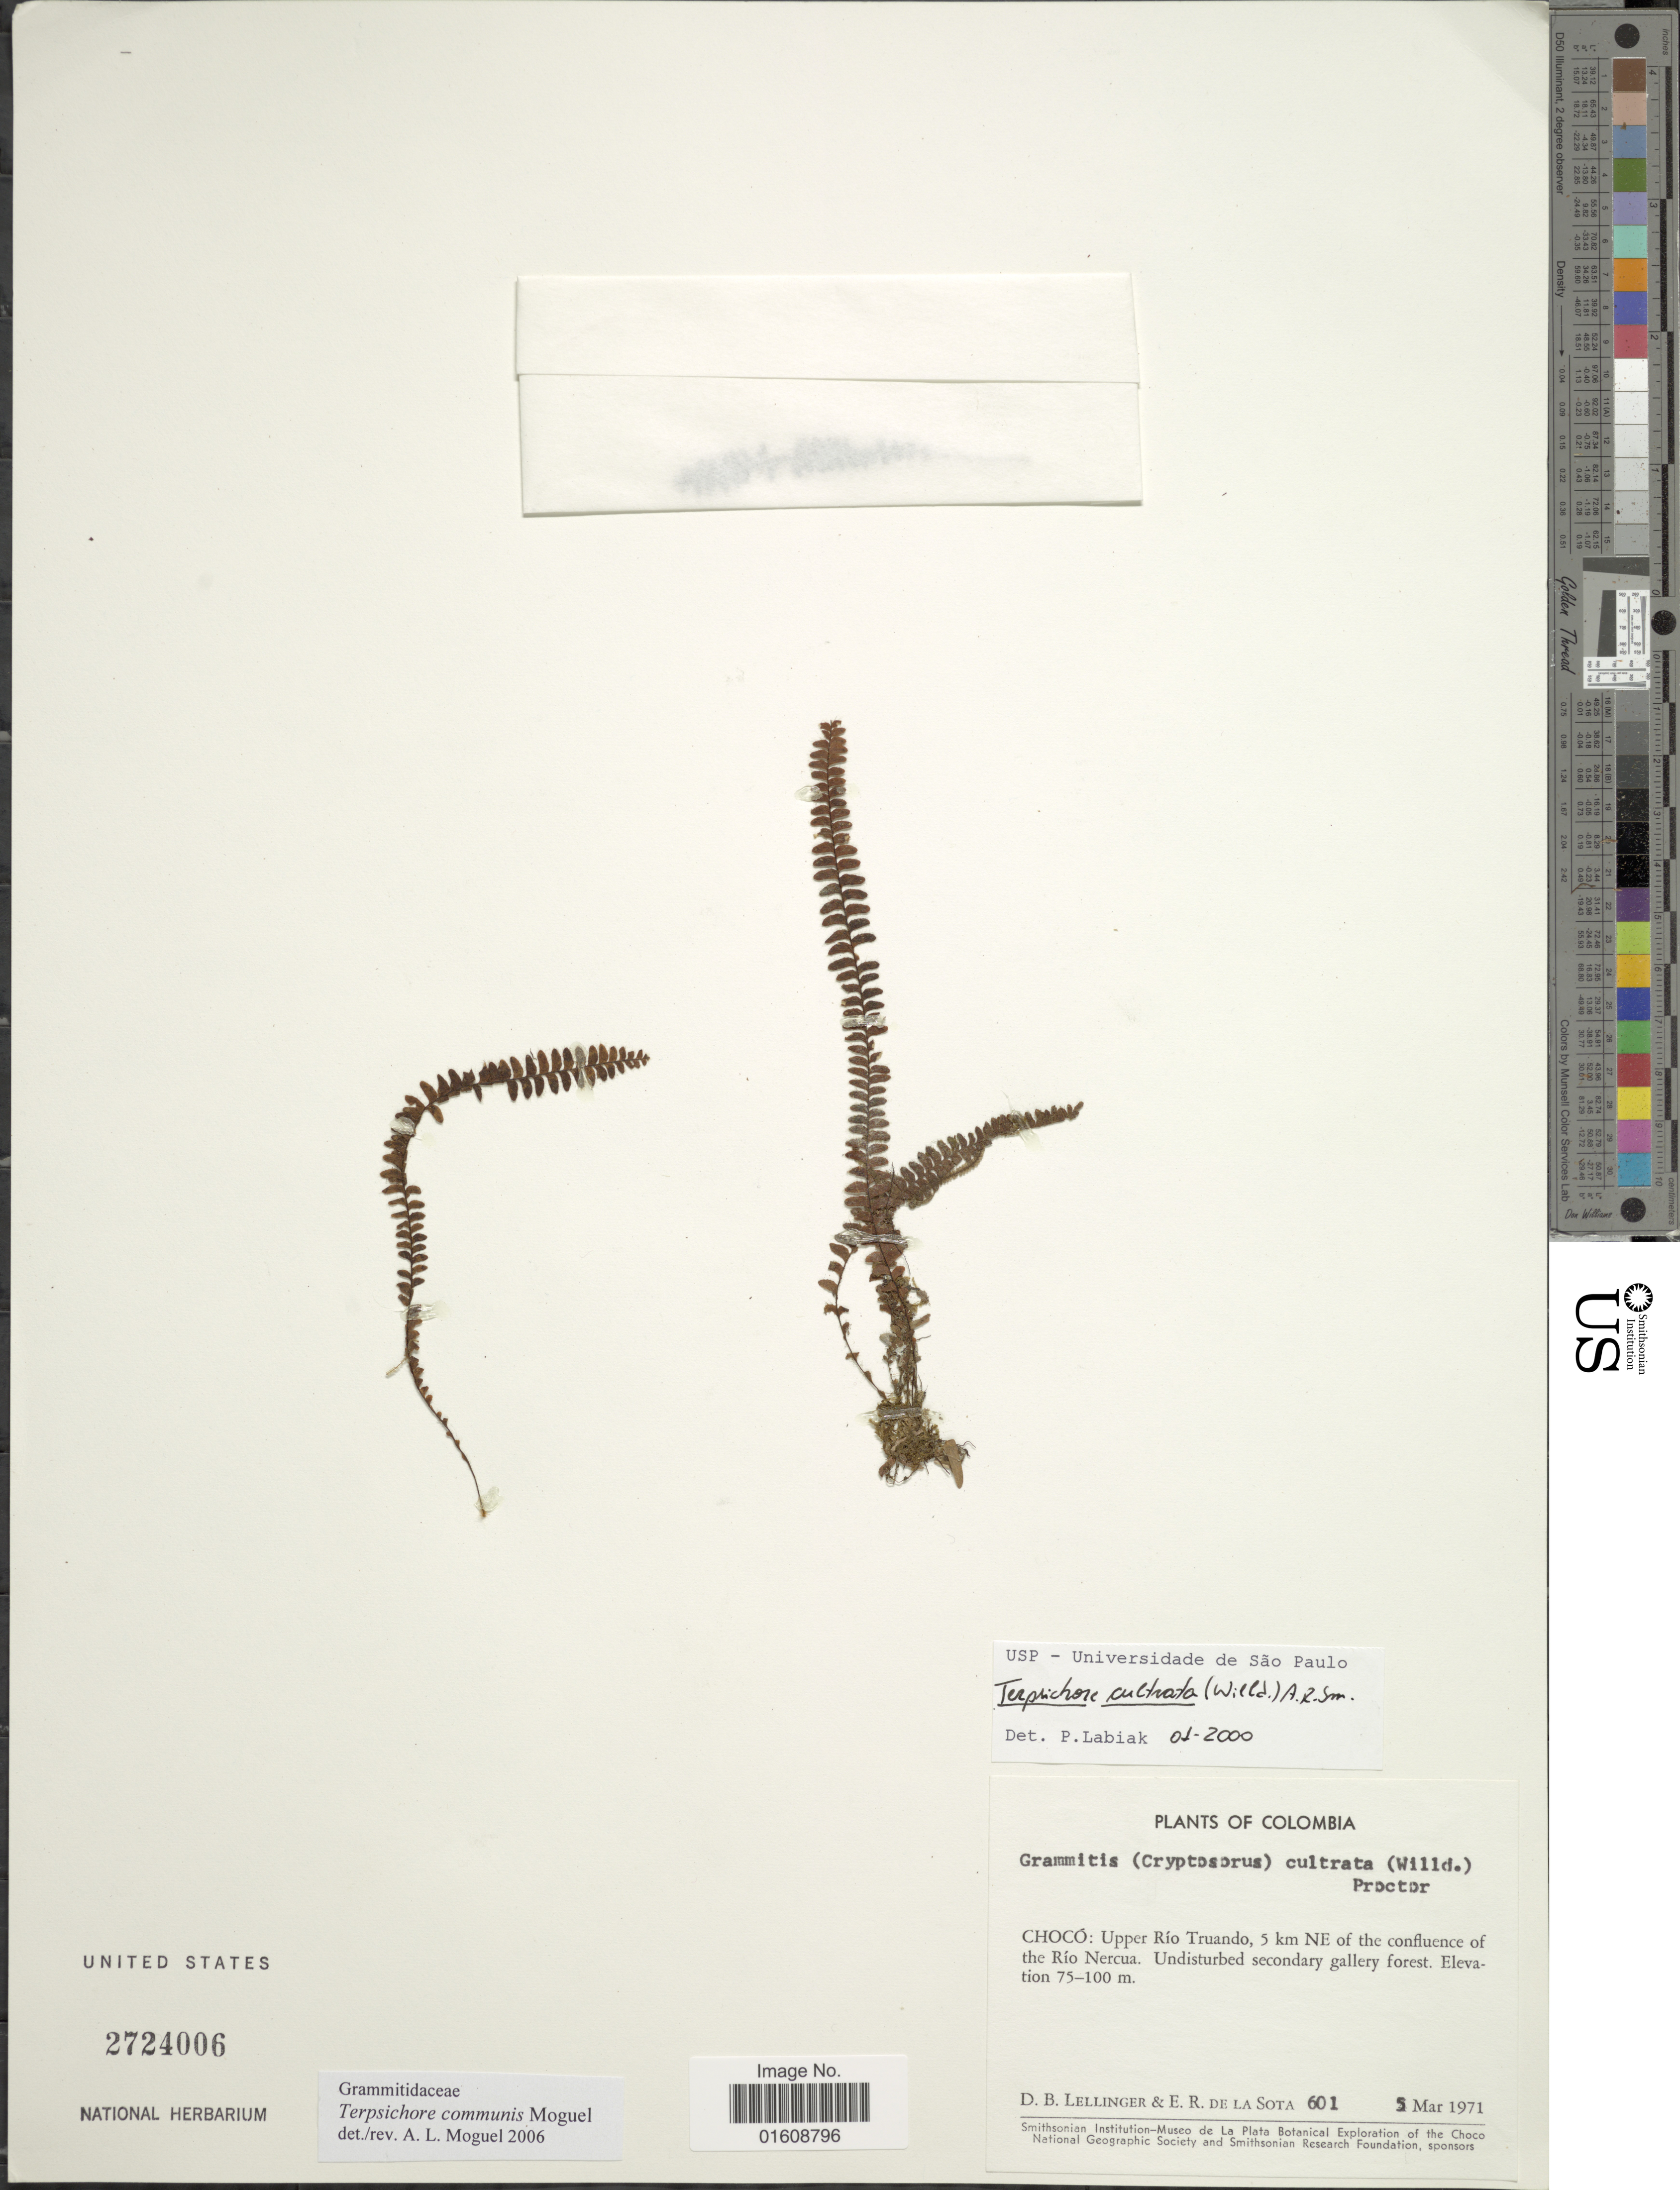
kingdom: Plantae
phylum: Tracheophyta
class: Polypodiopsida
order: Polypodiales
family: Polypodiaceae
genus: Alansmia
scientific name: Alansmia cultrata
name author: (Bory ex Willd.) Moguel & M. Kessler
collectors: D. B. Lellinger & E. R. de la Sota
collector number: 601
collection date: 1971-03-05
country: Colombia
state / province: Chocó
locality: Upper Río Truando, 5 km NE of the confluence of the Río Nercua. Undisturbed secondary gallery forest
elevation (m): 75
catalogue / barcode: US 2724006